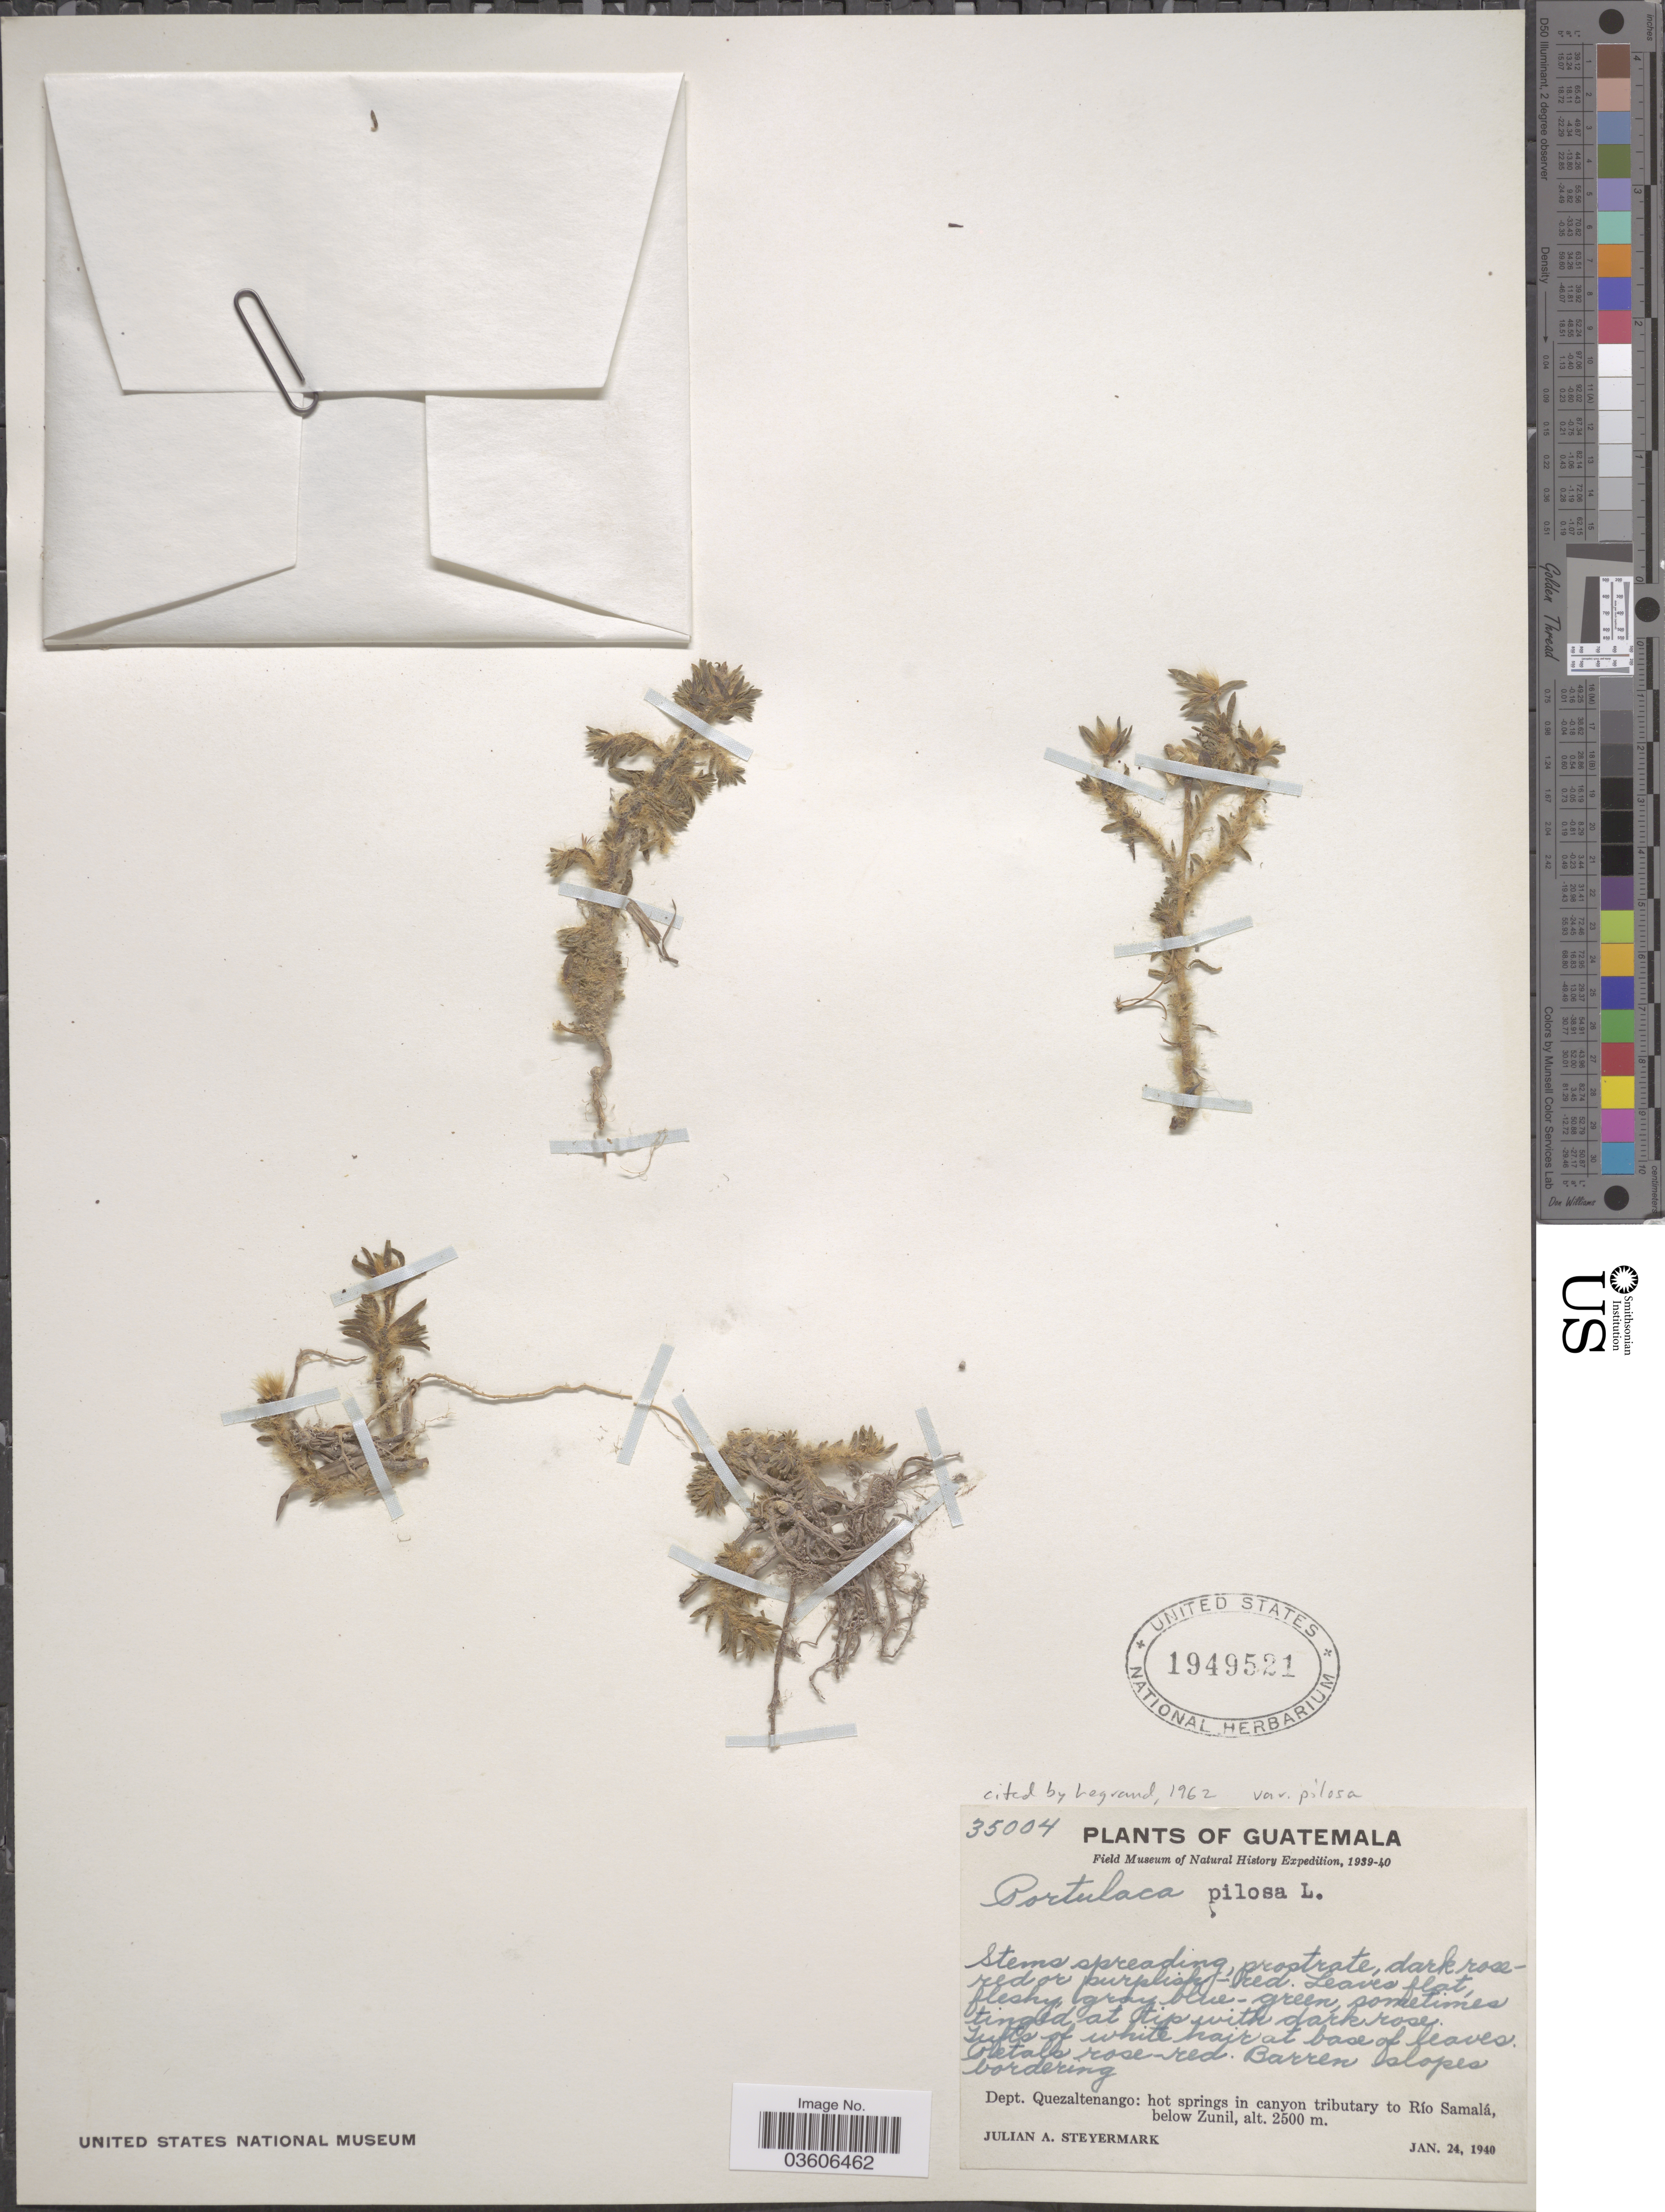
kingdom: Plantae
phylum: Tracheophyta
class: Magnoliopsida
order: Caryophyllales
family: Portulacaceae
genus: Portulaca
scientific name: Portulaca pilosa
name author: L.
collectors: J. Steyermark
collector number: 35004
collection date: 1940-01-24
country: Guatemala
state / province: Quetzaltenango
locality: Barren slopes bordering. Dept. Quezaltenango: hot springs in canyon tributary to Río Samalá, below Zunil.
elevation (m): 2500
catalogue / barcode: US 1949521